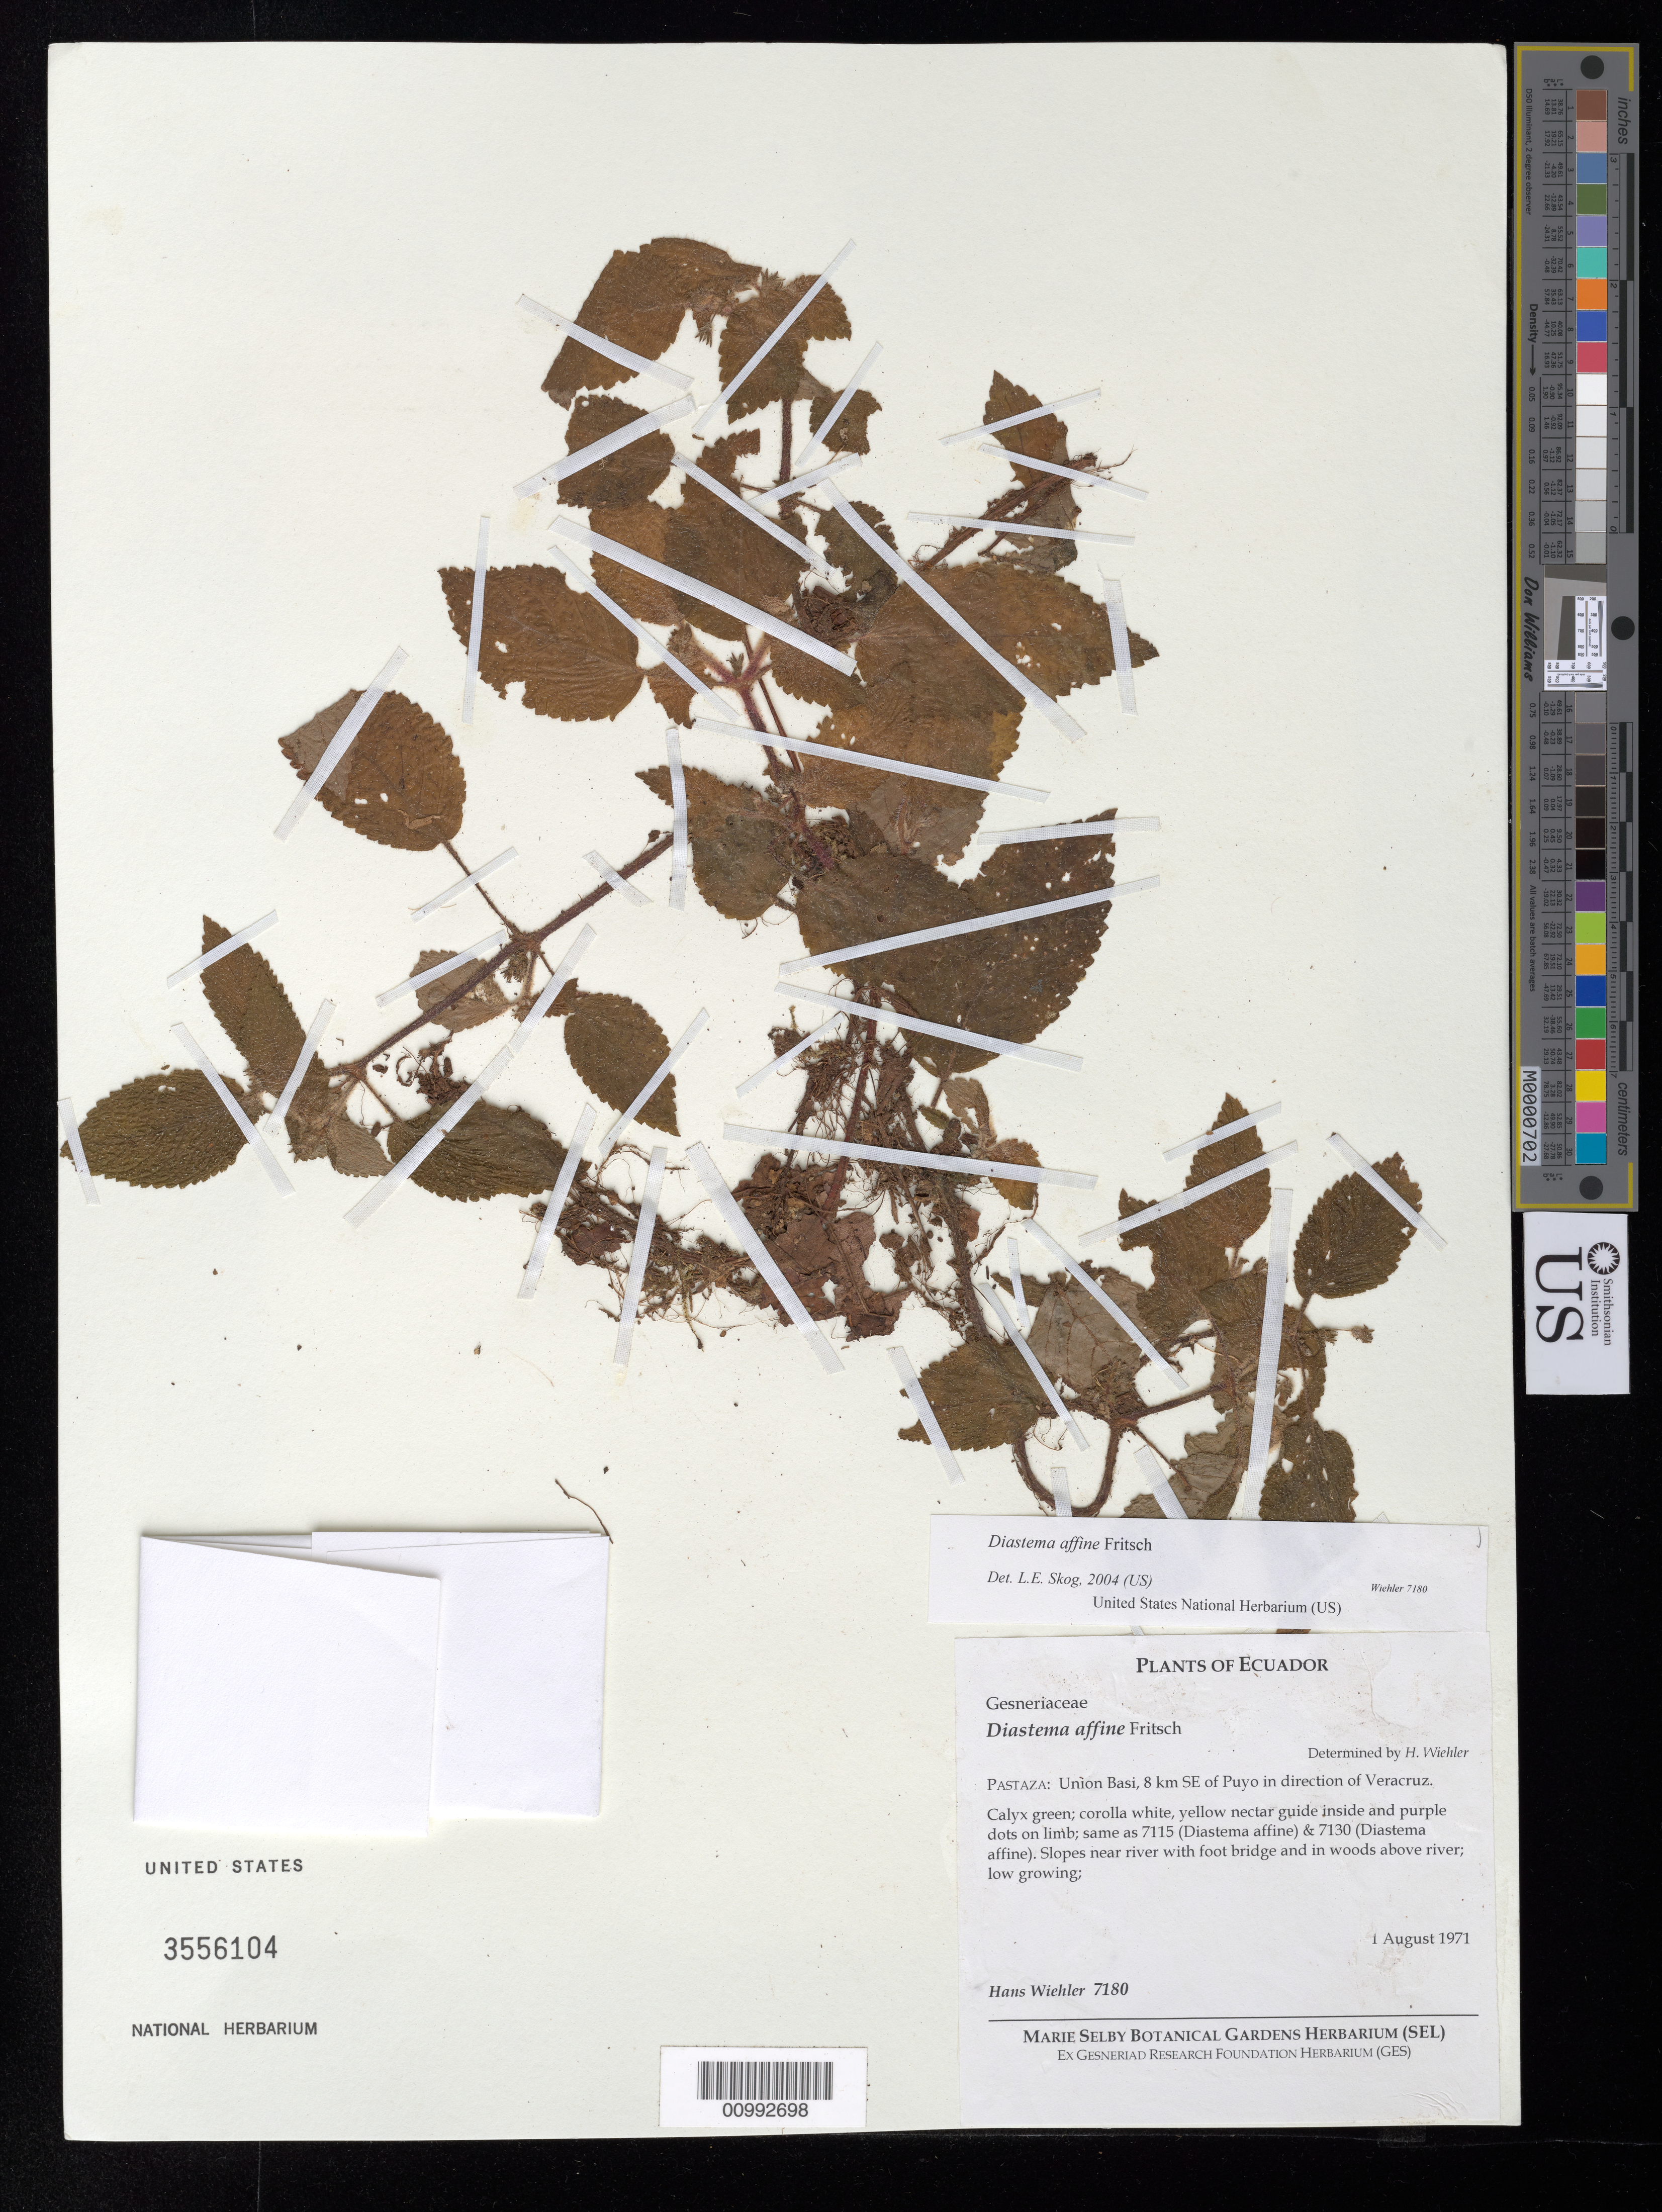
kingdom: Plantae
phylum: Tracheophyta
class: Magnoliopsida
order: Lamiales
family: Gesneriaceae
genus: Diastema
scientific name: Diastema affine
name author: Fritsch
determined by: Skog, Laurence E.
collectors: H. J. Wiehler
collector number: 7180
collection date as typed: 01 Aug 1971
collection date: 1971-08-01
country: Ecuador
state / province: Pastaza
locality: Pastaza: Union Basi, 8 km SE of Puyo in direction of Veracruz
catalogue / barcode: US 3556104